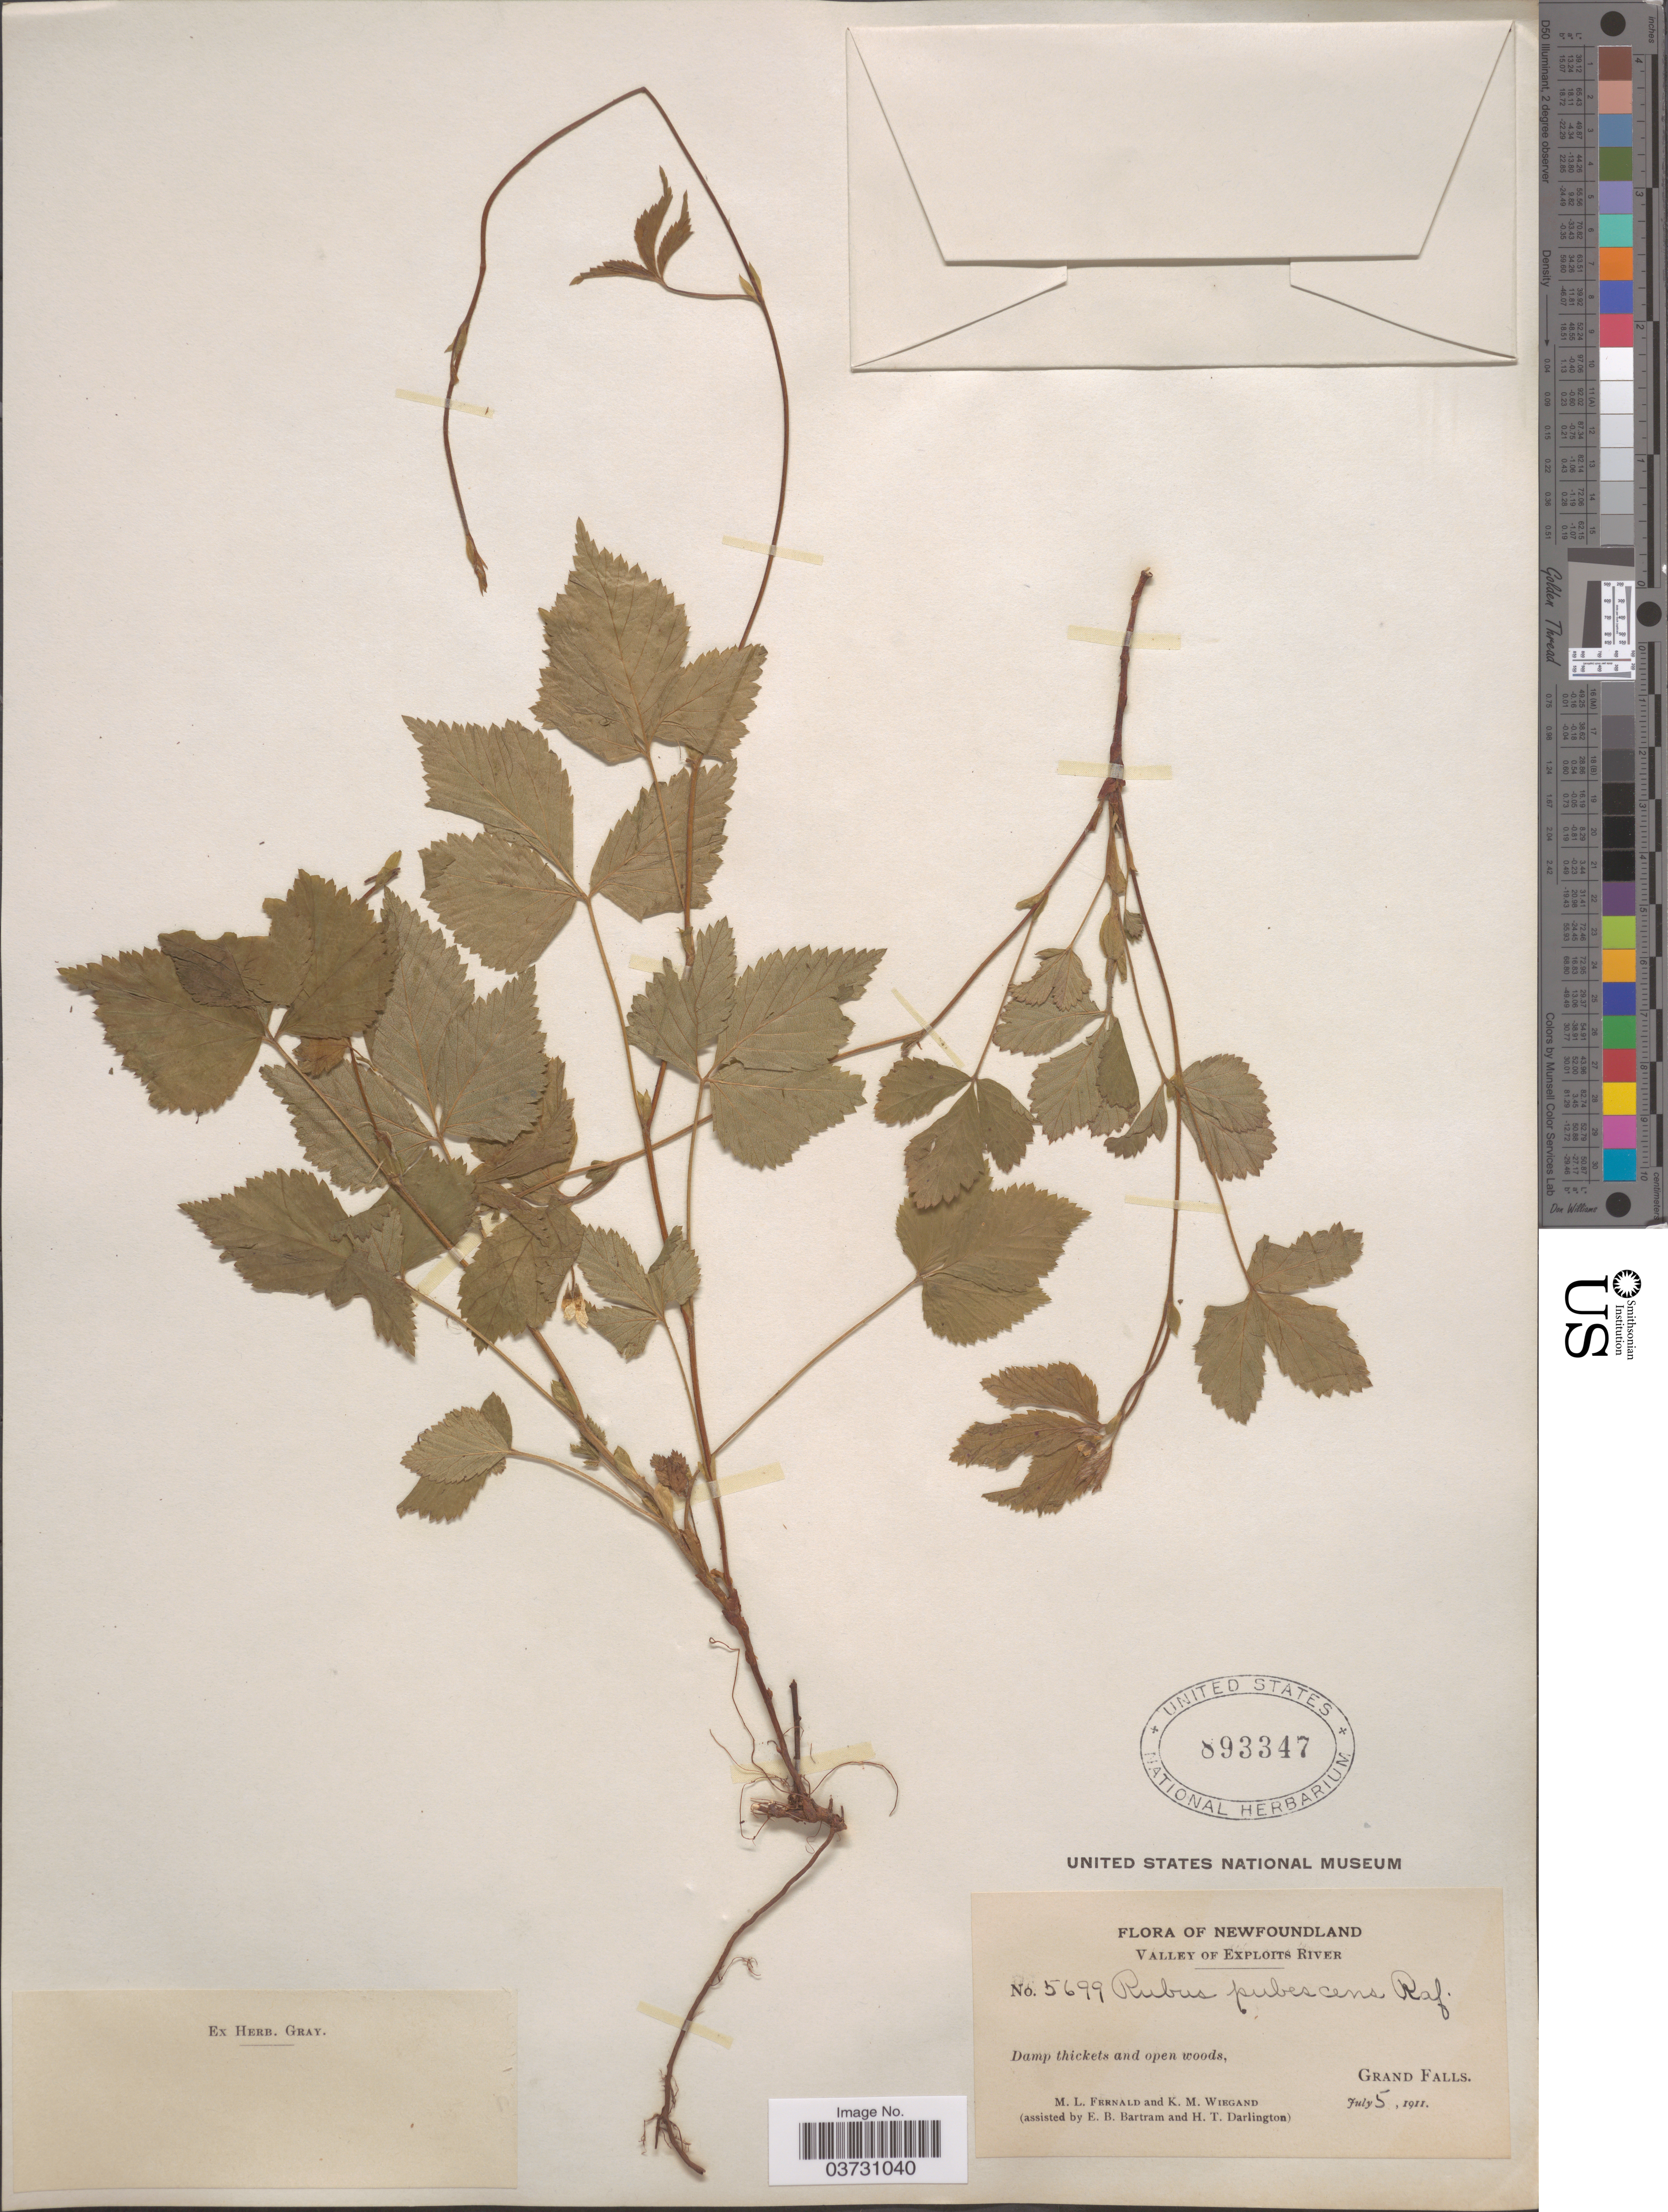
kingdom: Plantae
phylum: Tracheophyta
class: Magnoliopsida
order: Rosales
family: Rosaceae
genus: Rubus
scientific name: Rubus pubescens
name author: Raf.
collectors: M. L. Fernald, K. M. Wiegand, E. B. Bartram & H. Darlington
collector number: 5699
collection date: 1911-07-05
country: Canada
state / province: Newfoundland and Labrador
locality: Valley of Exploits River. Damp thickets and open woods, Grand Falls.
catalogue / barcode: US 893347